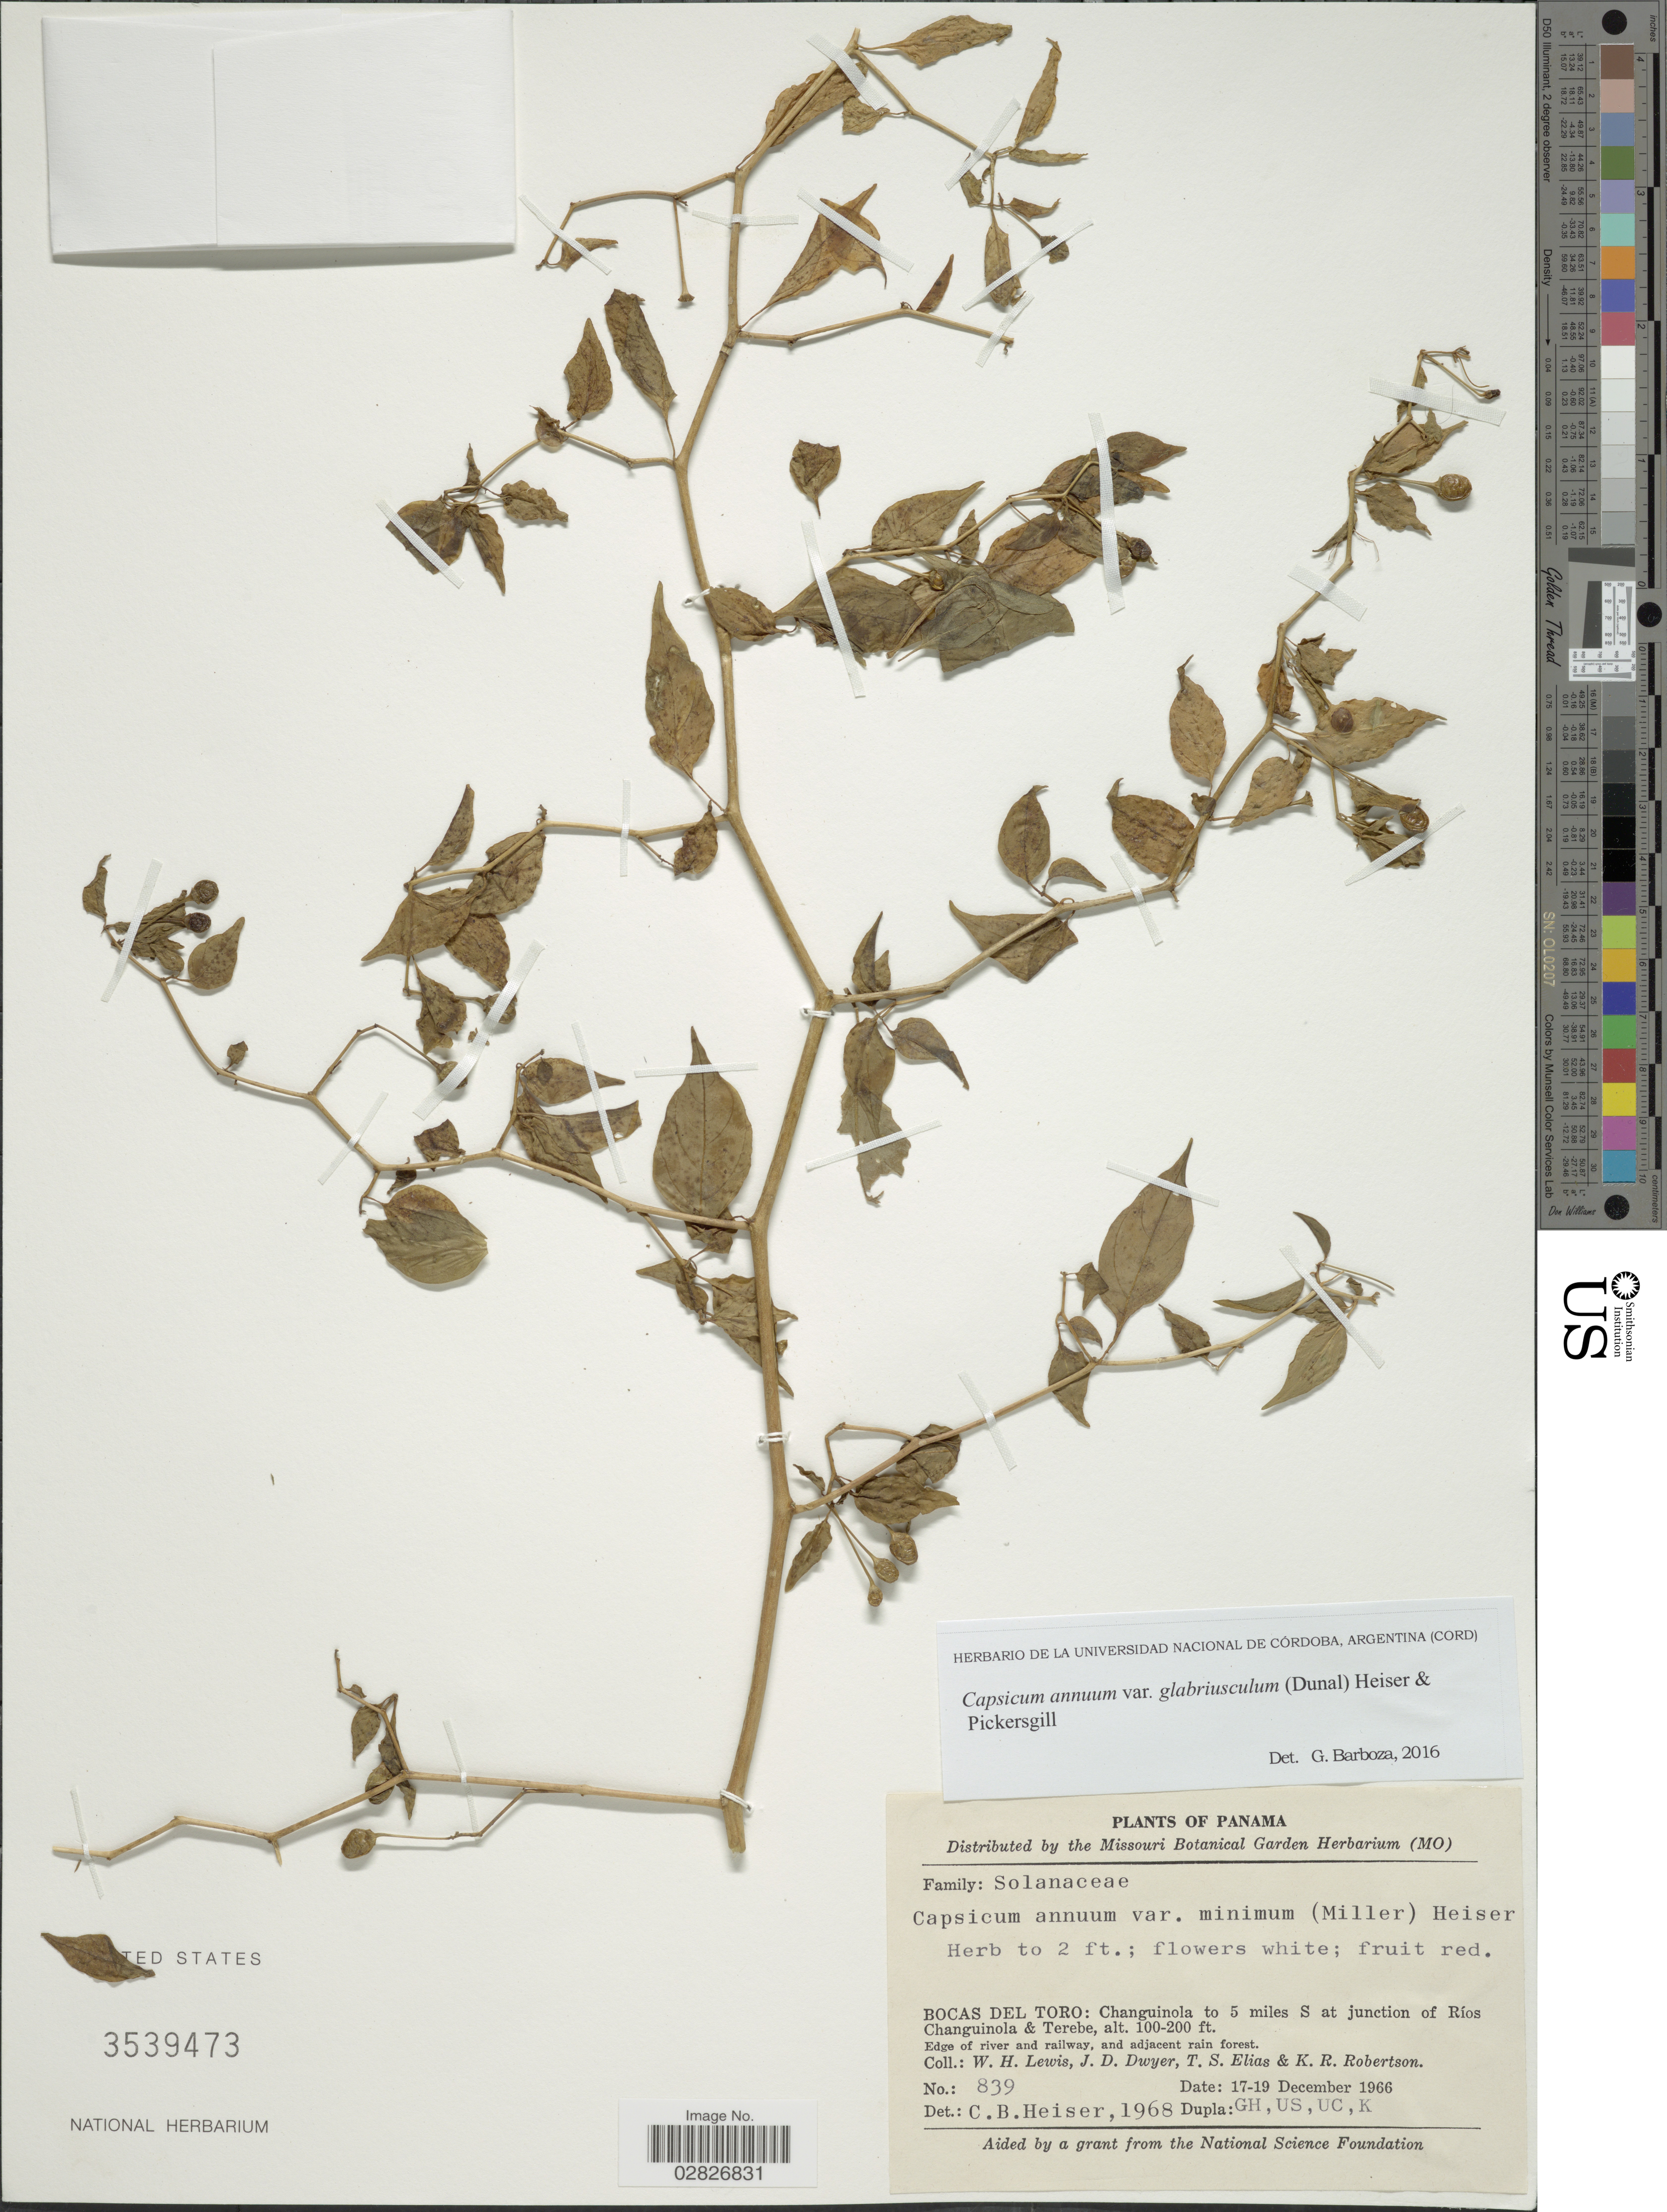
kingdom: Plantae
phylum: Tracheophyta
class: Magnoliopsida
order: Solanales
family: Solanaceae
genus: Capsicum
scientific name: Capsicum annuum var. glabriusculum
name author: (Dunal) Heiser & Pickersgill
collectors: W. H. Lewis, J. D. Dwyer, T. S. Elias & K. Robertson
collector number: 839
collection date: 1966-12-17/1966-12-19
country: Panama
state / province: Bocas del Toro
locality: Changuinola to 5 miles S at junction of Ríos Changuinola & Terebe.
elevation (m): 30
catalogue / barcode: US 3539473